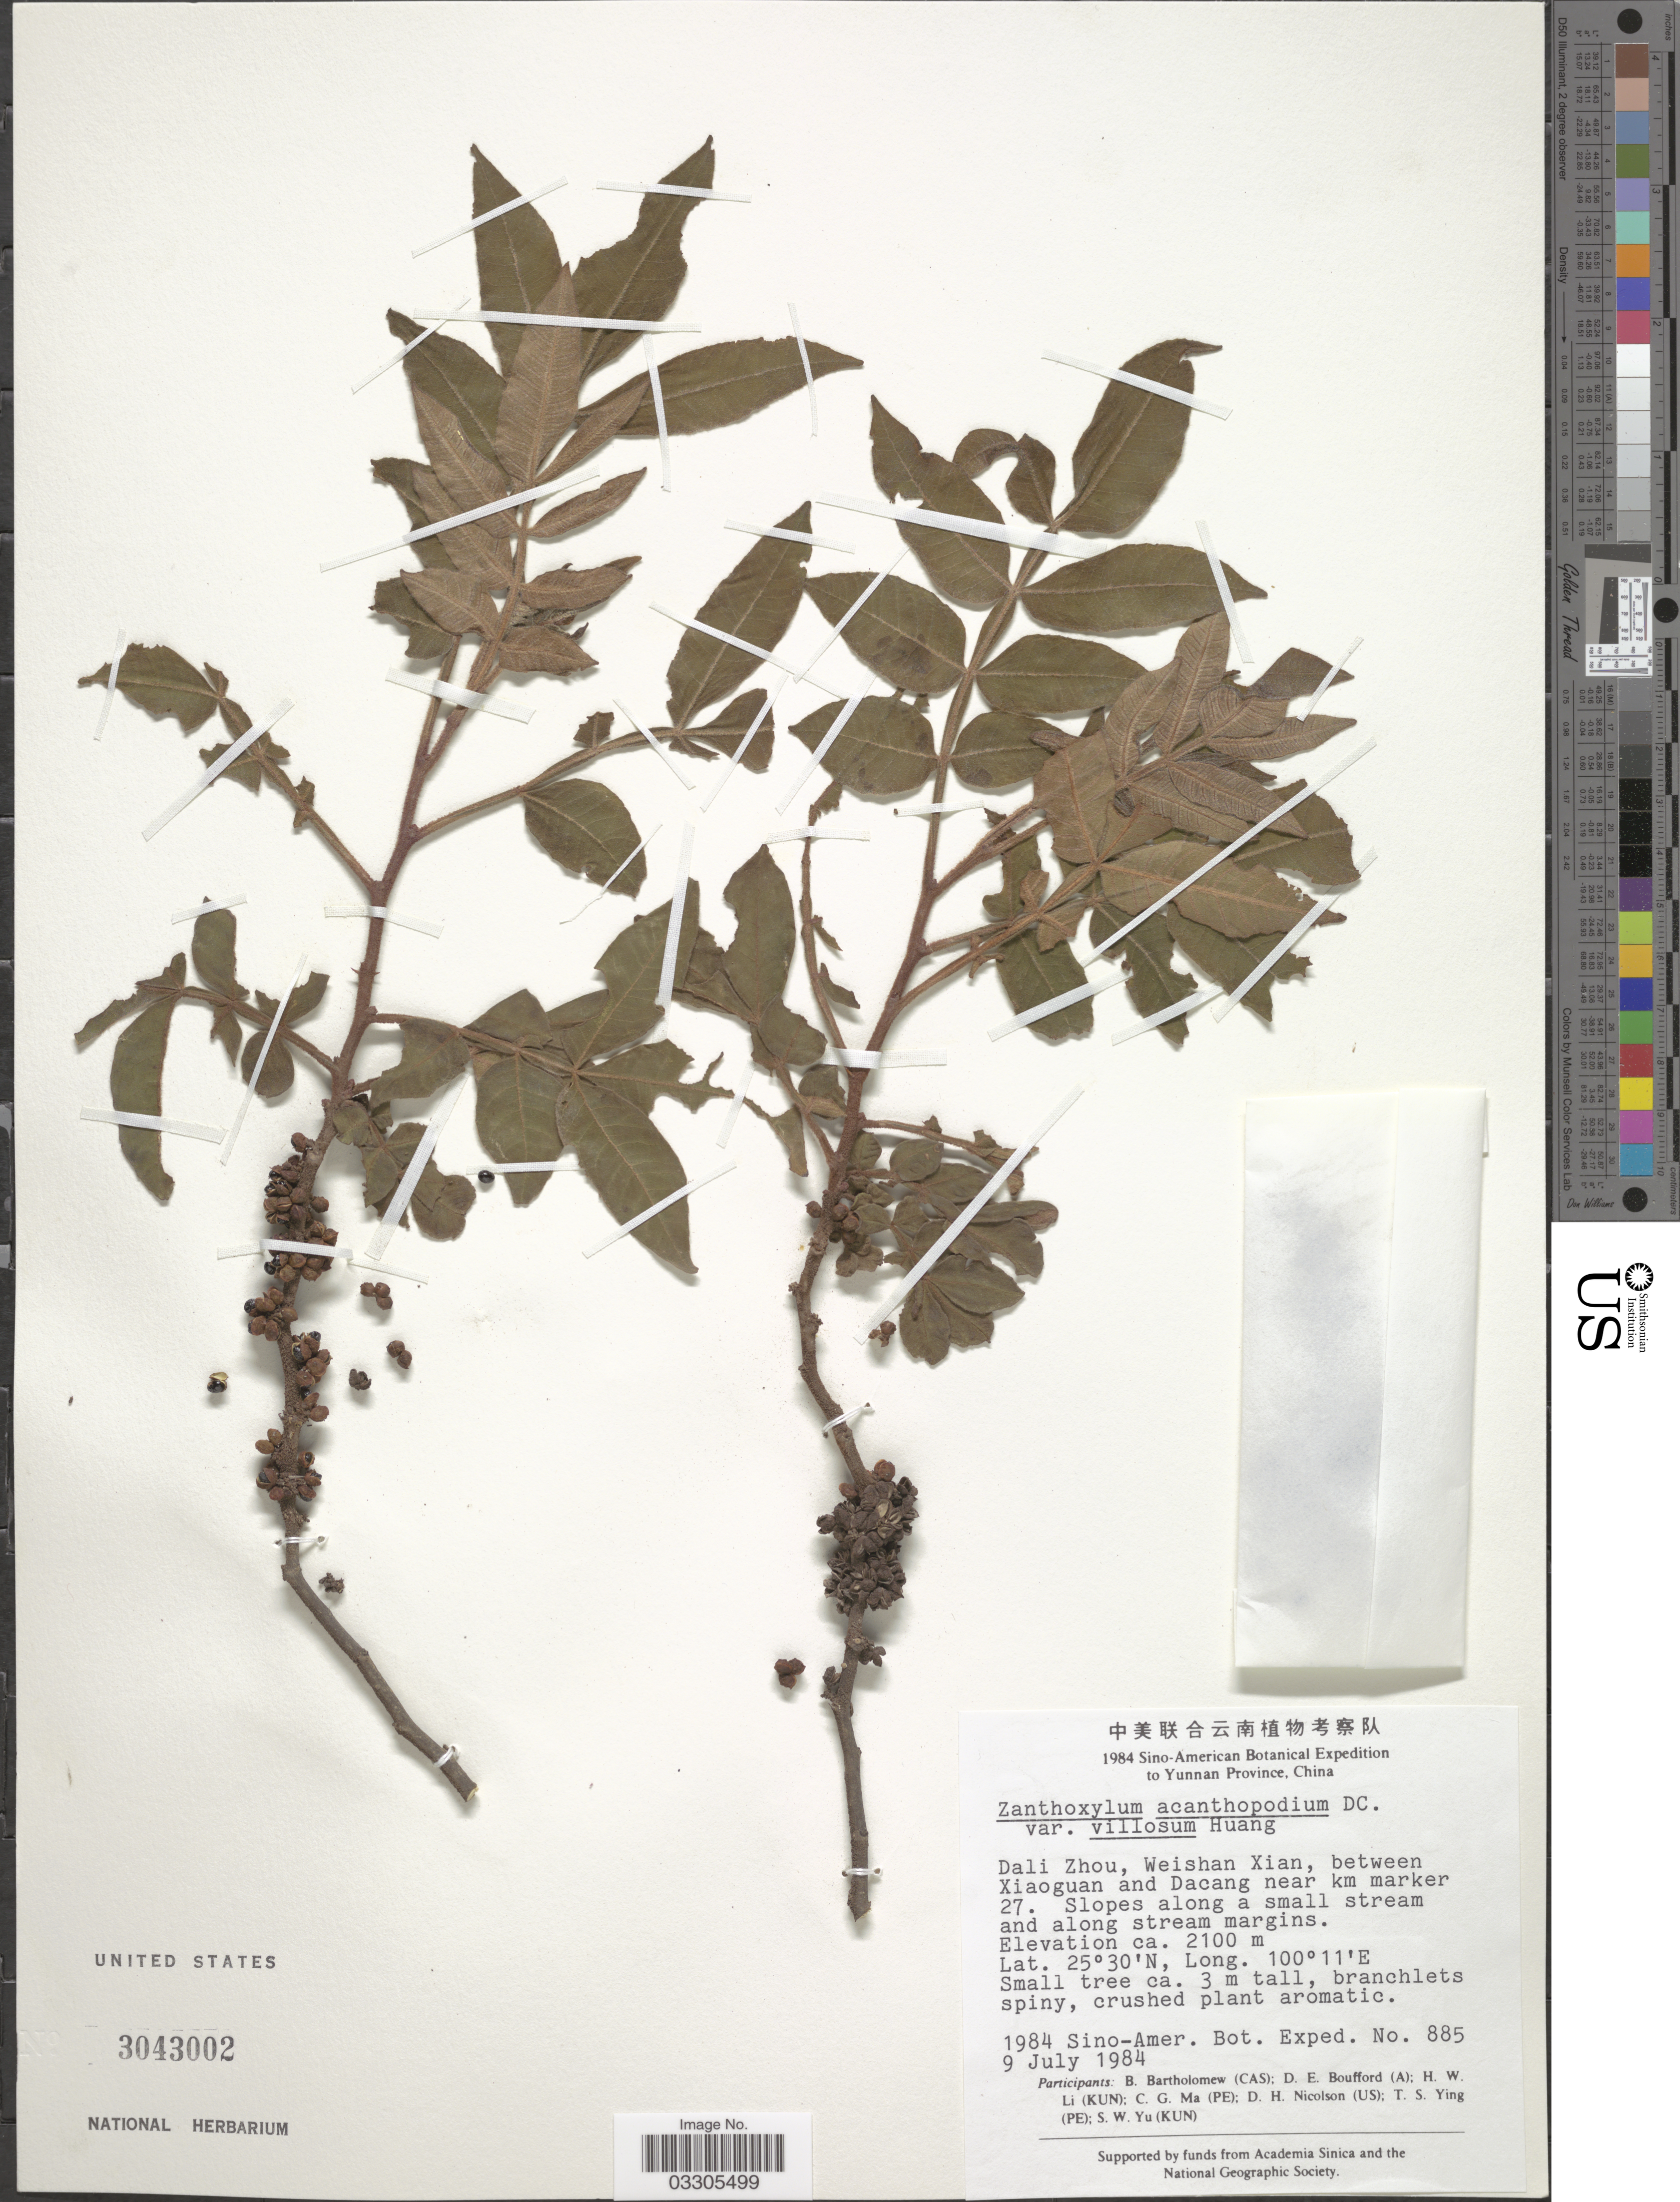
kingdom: Plantae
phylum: Tracheophyta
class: Magnoliopsida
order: Sapindales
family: Rutaceae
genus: Zanthoxylum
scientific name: Zanthoxylum acanthopodium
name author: DC.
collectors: Sino-Amer. Bot. Exped. 1984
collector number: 885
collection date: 1984-07-09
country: China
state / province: Yunnan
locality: Dali Zhou, Weishan Xian, between Xiaoguan and Dacang near km marker 27.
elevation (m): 2100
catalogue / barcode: US 3043002